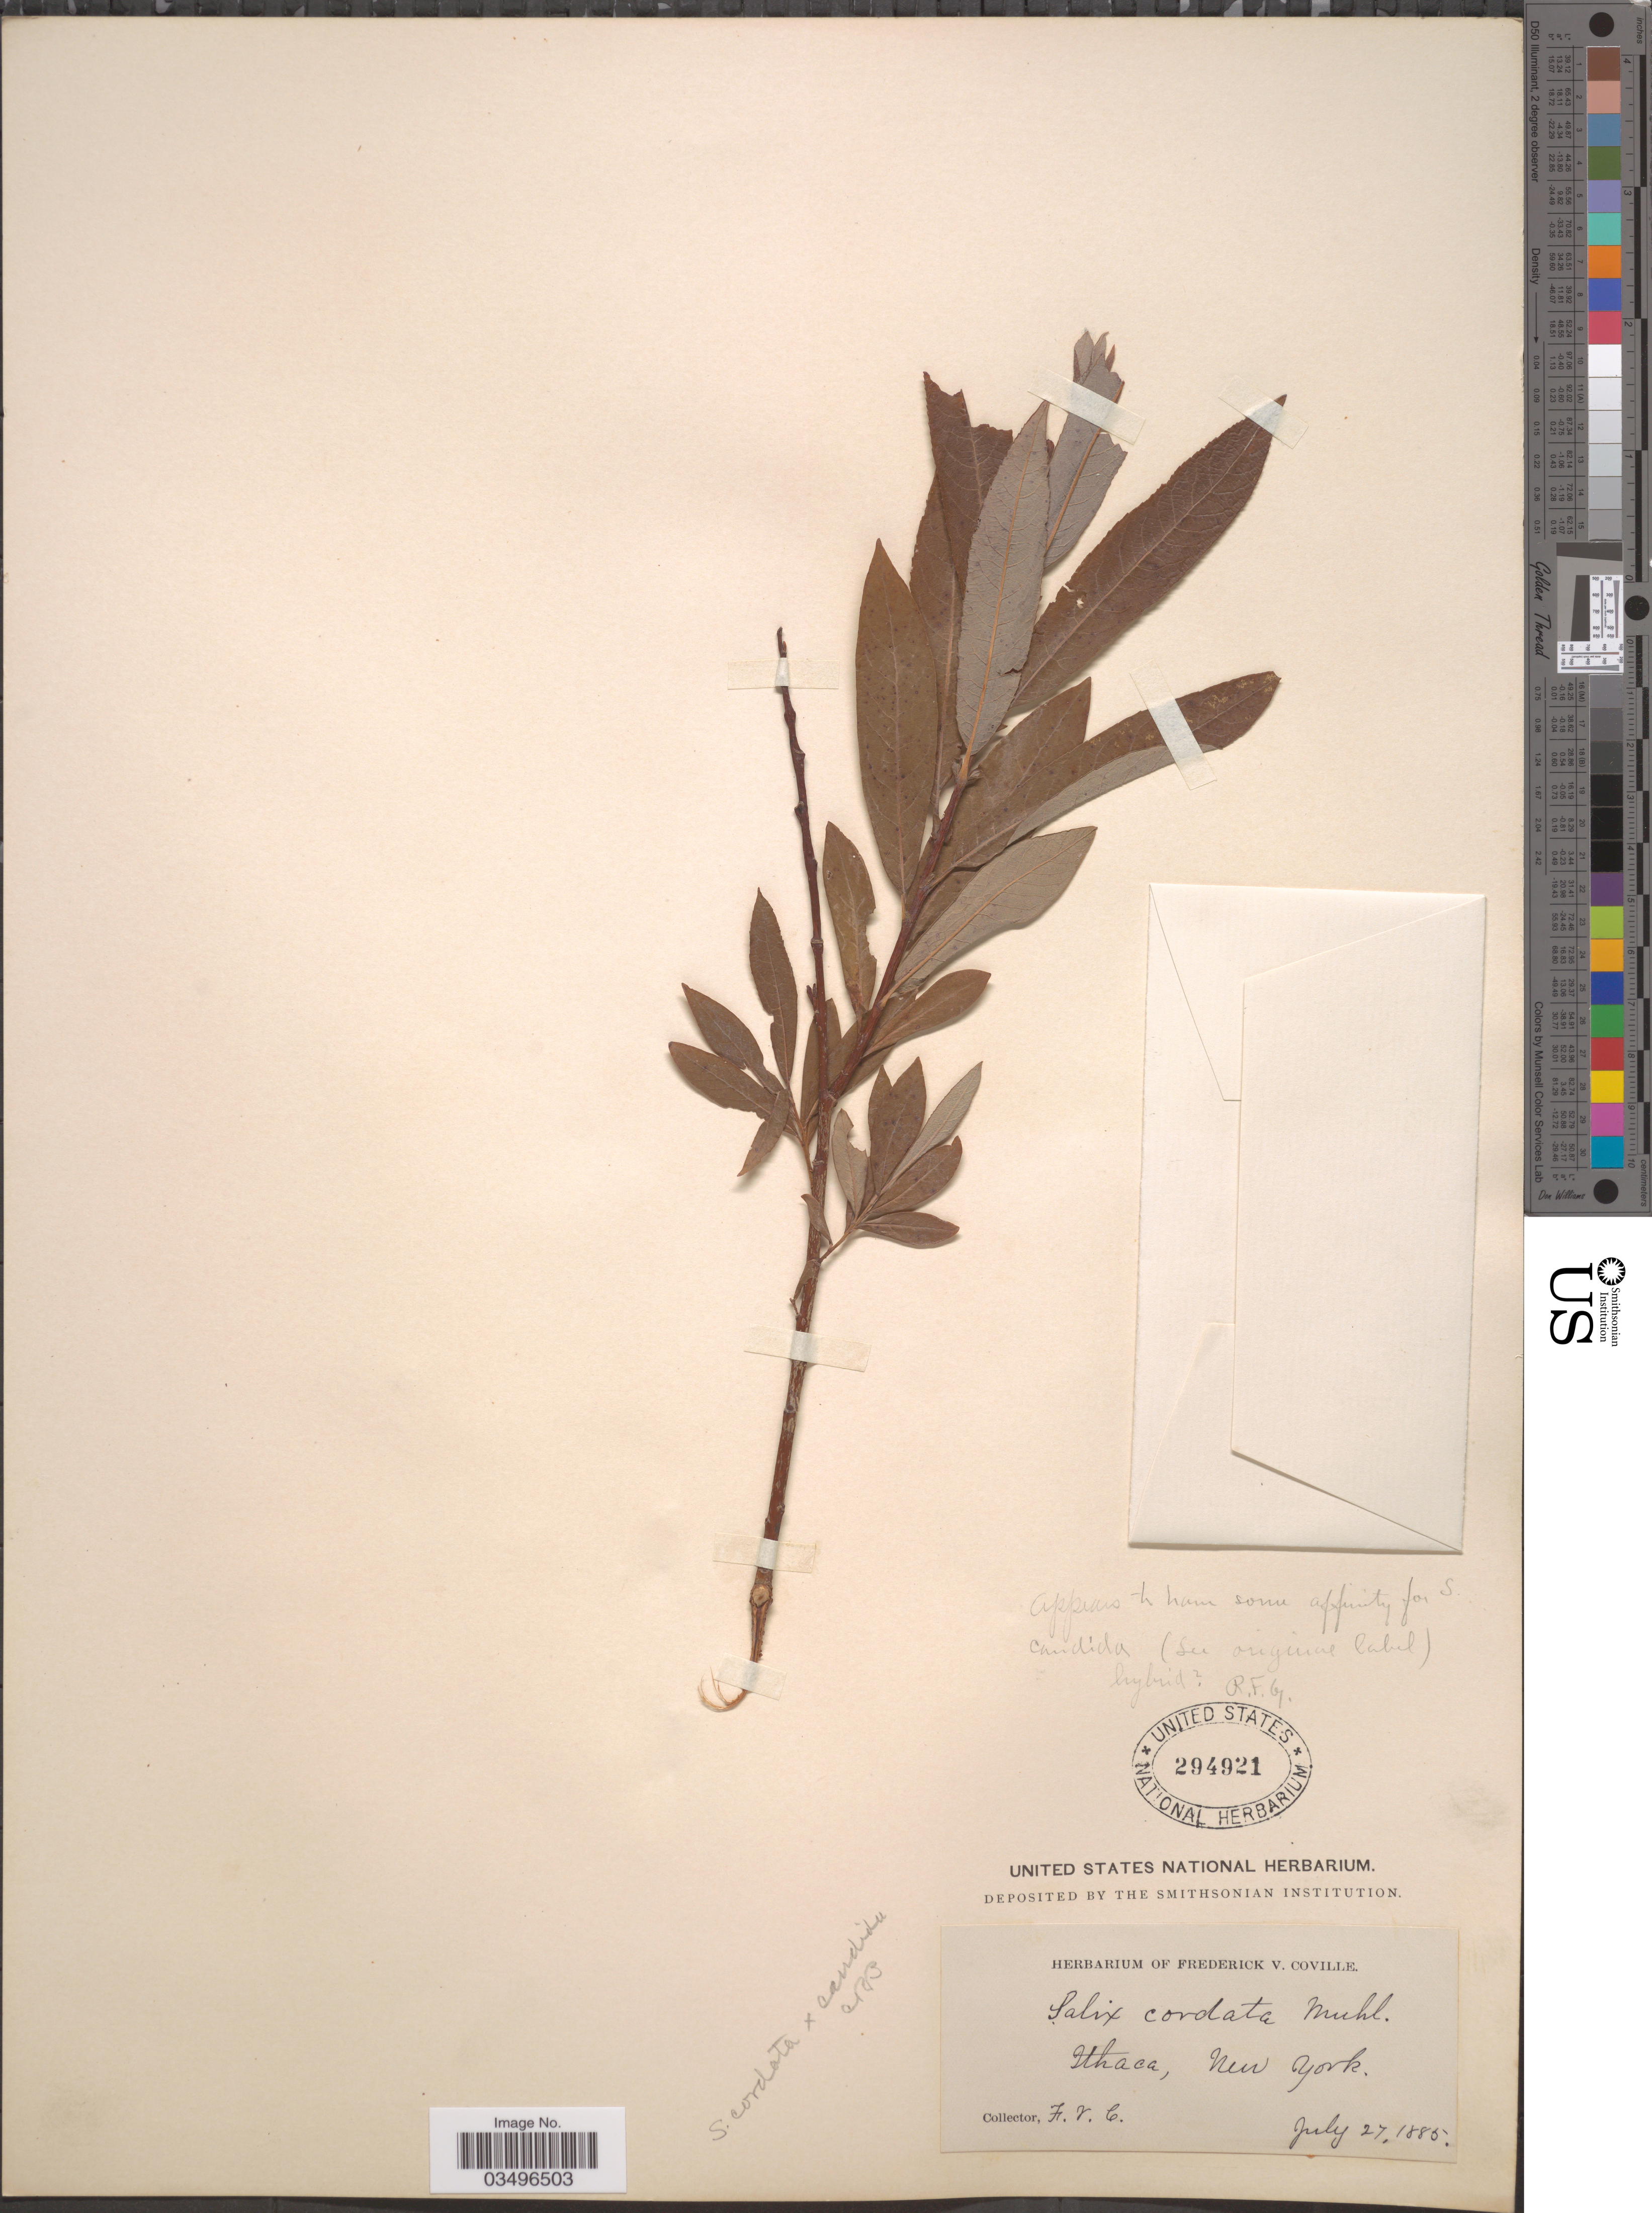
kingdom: Plantae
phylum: Tracheophyta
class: Magnoliopsida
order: Malpighiales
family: Salicaceae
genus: Salix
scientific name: Salix cordata x S. candida Flüggé ex Willd.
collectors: F. V. Coville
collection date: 1885-07-27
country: United States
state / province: New York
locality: Ithaca.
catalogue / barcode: US 294921